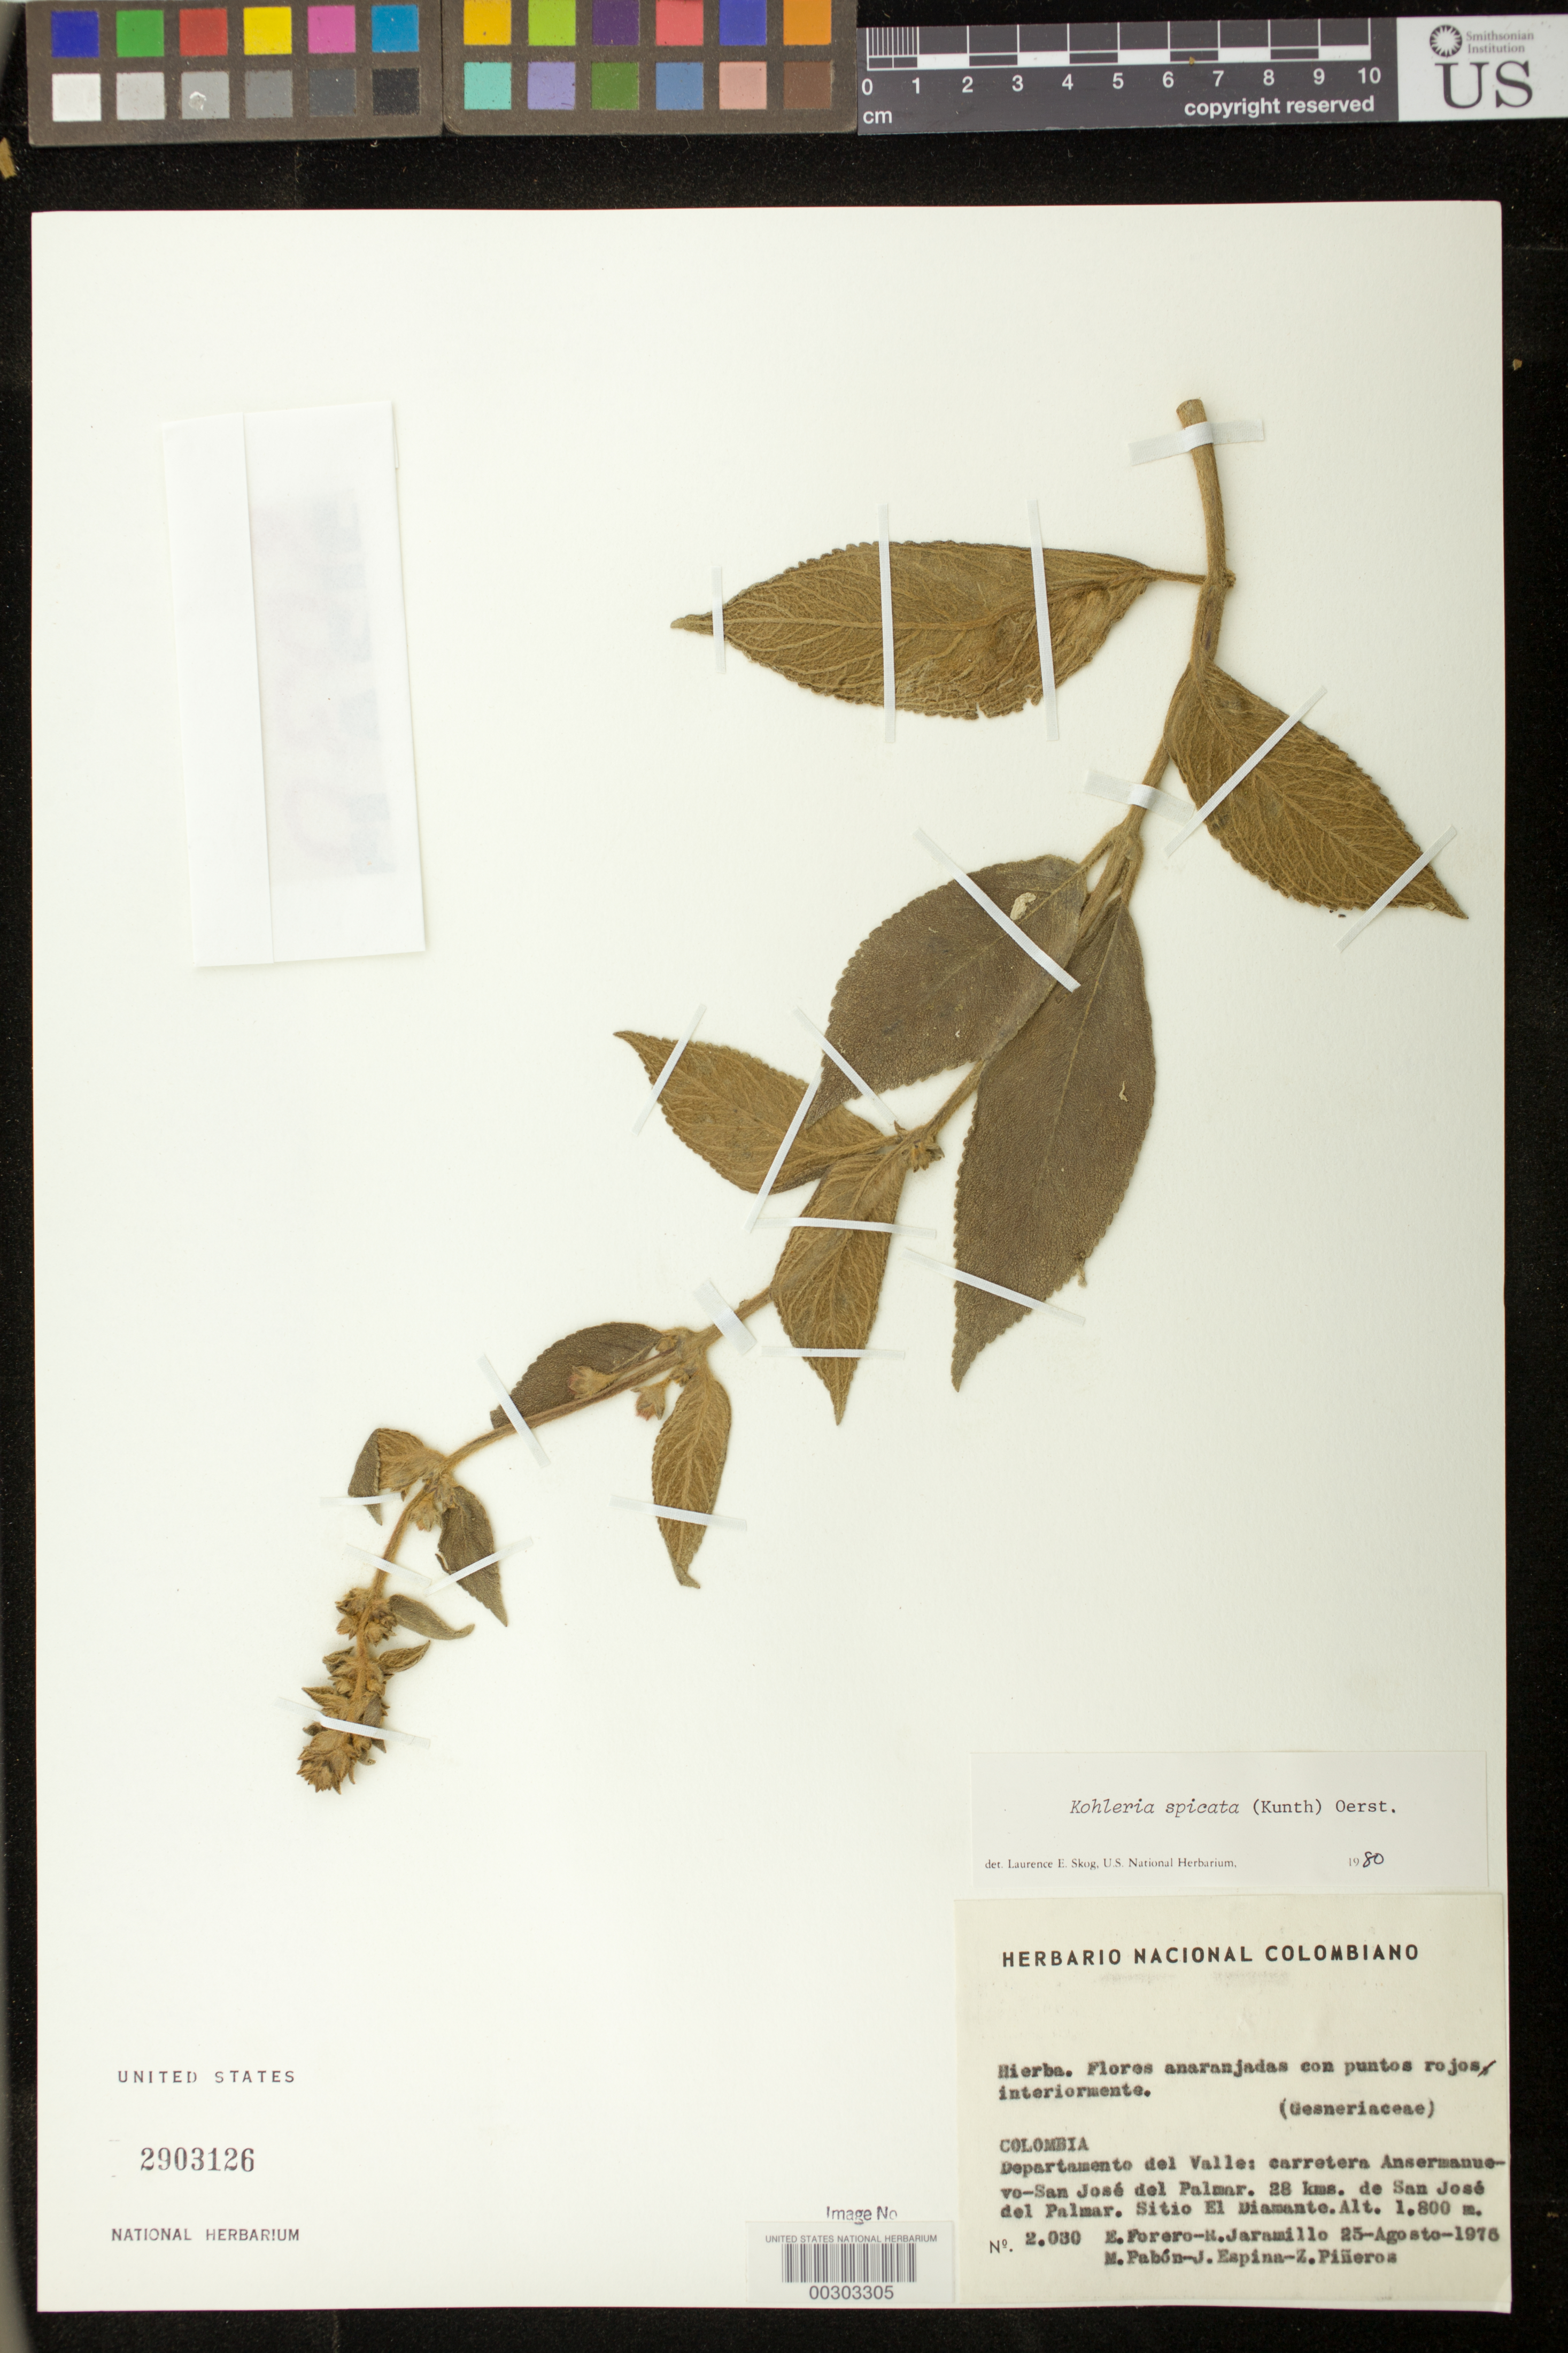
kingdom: Plantae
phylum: Tracheophyta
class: Magnoliopsida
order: Lamiales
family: Gesneriaceae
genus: Kohleria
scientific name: Kohleria spicata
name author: (Kunth) Oerst.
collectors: E. Forero, R. Jaramillo M., M. Pabon, J. Espina & Z. Piñeros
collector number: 2030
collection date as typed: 25 Aug 1976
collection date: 1976-08-25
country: Colombia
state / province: Valle del Cauca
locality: Ansermanuevo-San Jose del Palmar highway, 28 km from San Jose del Palmar, El Diamante location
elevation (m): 1800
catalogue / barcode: US 2903126